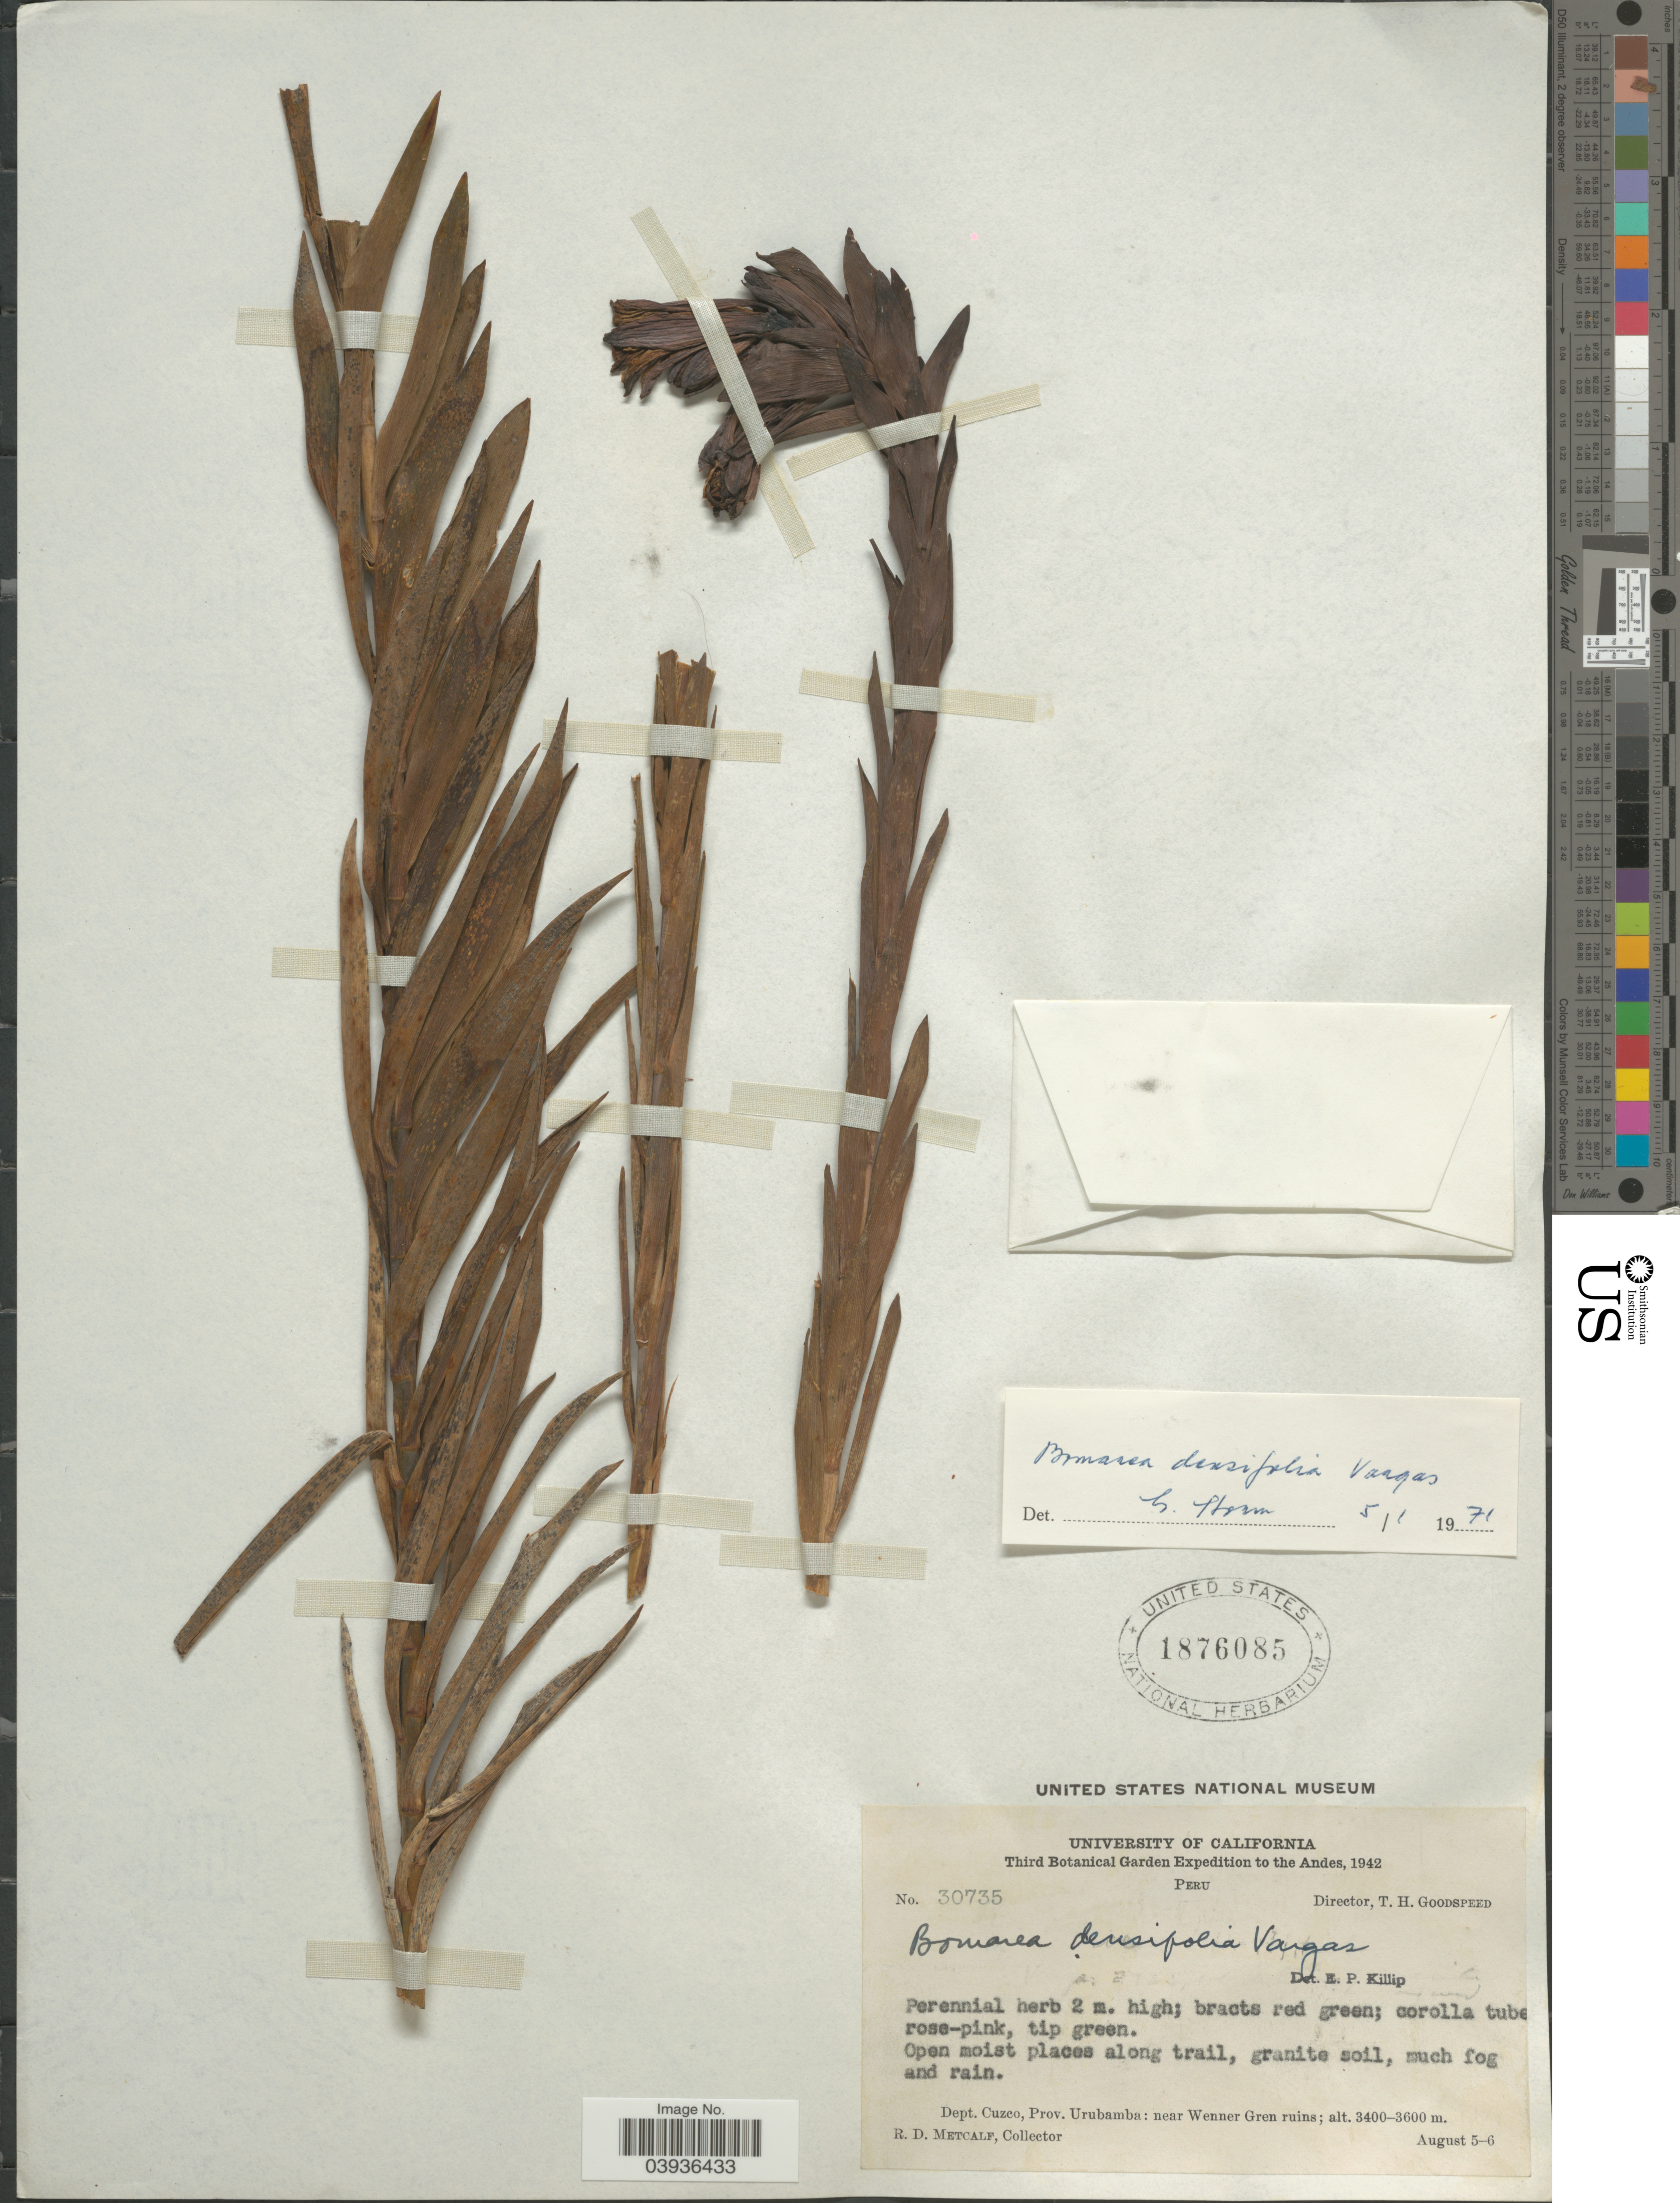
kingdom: Plantae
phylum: Tracheophyta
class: Liliopsida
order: Liliales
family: Alstroemeriaceae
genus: Bomarea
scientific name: Bomarea densifolia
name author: Vargas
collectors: R. D. Metcalf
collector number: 30735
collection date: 1942-08-05/1942-08-06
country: Peru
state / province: Cusco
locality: Andes. Dept. Cuzco, Prov. Urubamba: near Wenner Gren ruins.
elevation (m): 3400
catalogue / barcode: US 1876085